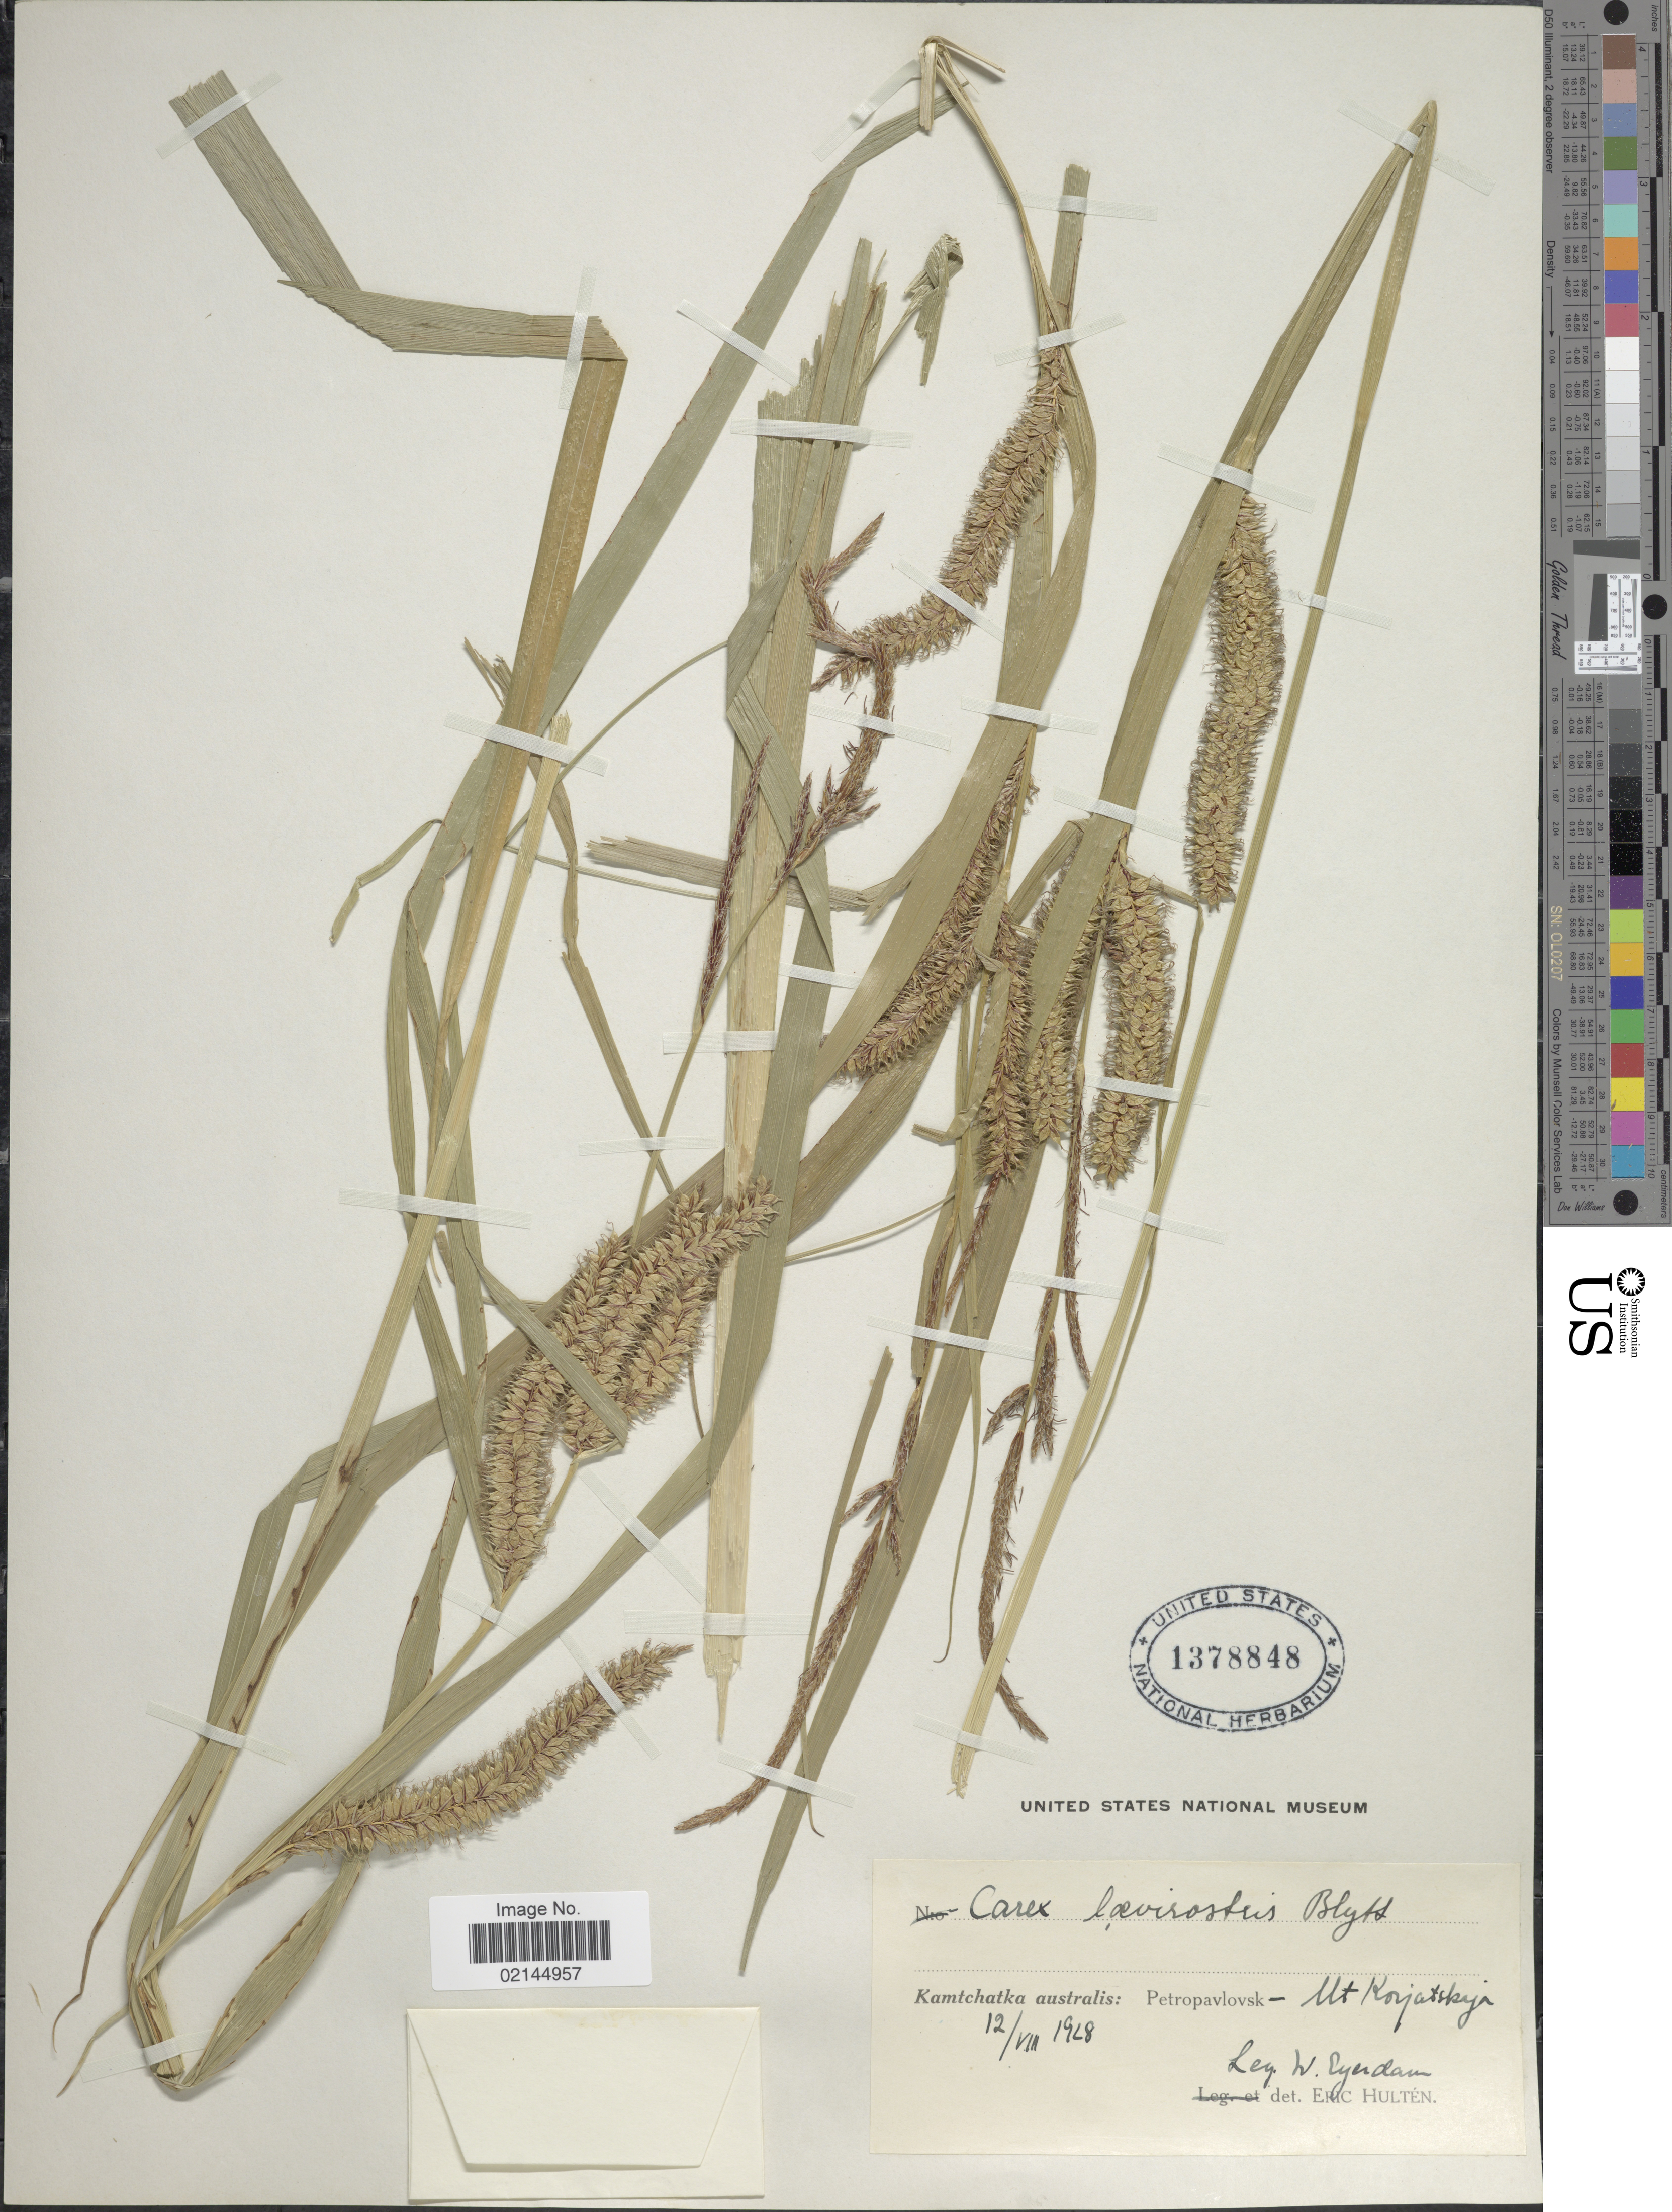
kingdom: Plantae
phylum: Tracheophyta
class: Liliopsida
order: Poales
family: Cyperaceae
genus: Carex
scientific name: Carex utriculata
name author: Boott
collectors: W. J. Eyerdam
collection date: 1928-08-12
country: Russian Federation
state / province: Kamchatka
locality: Kamtchatka australis: Petropavlovsk - Mt. Korjatskaja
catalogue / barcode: US 1378848